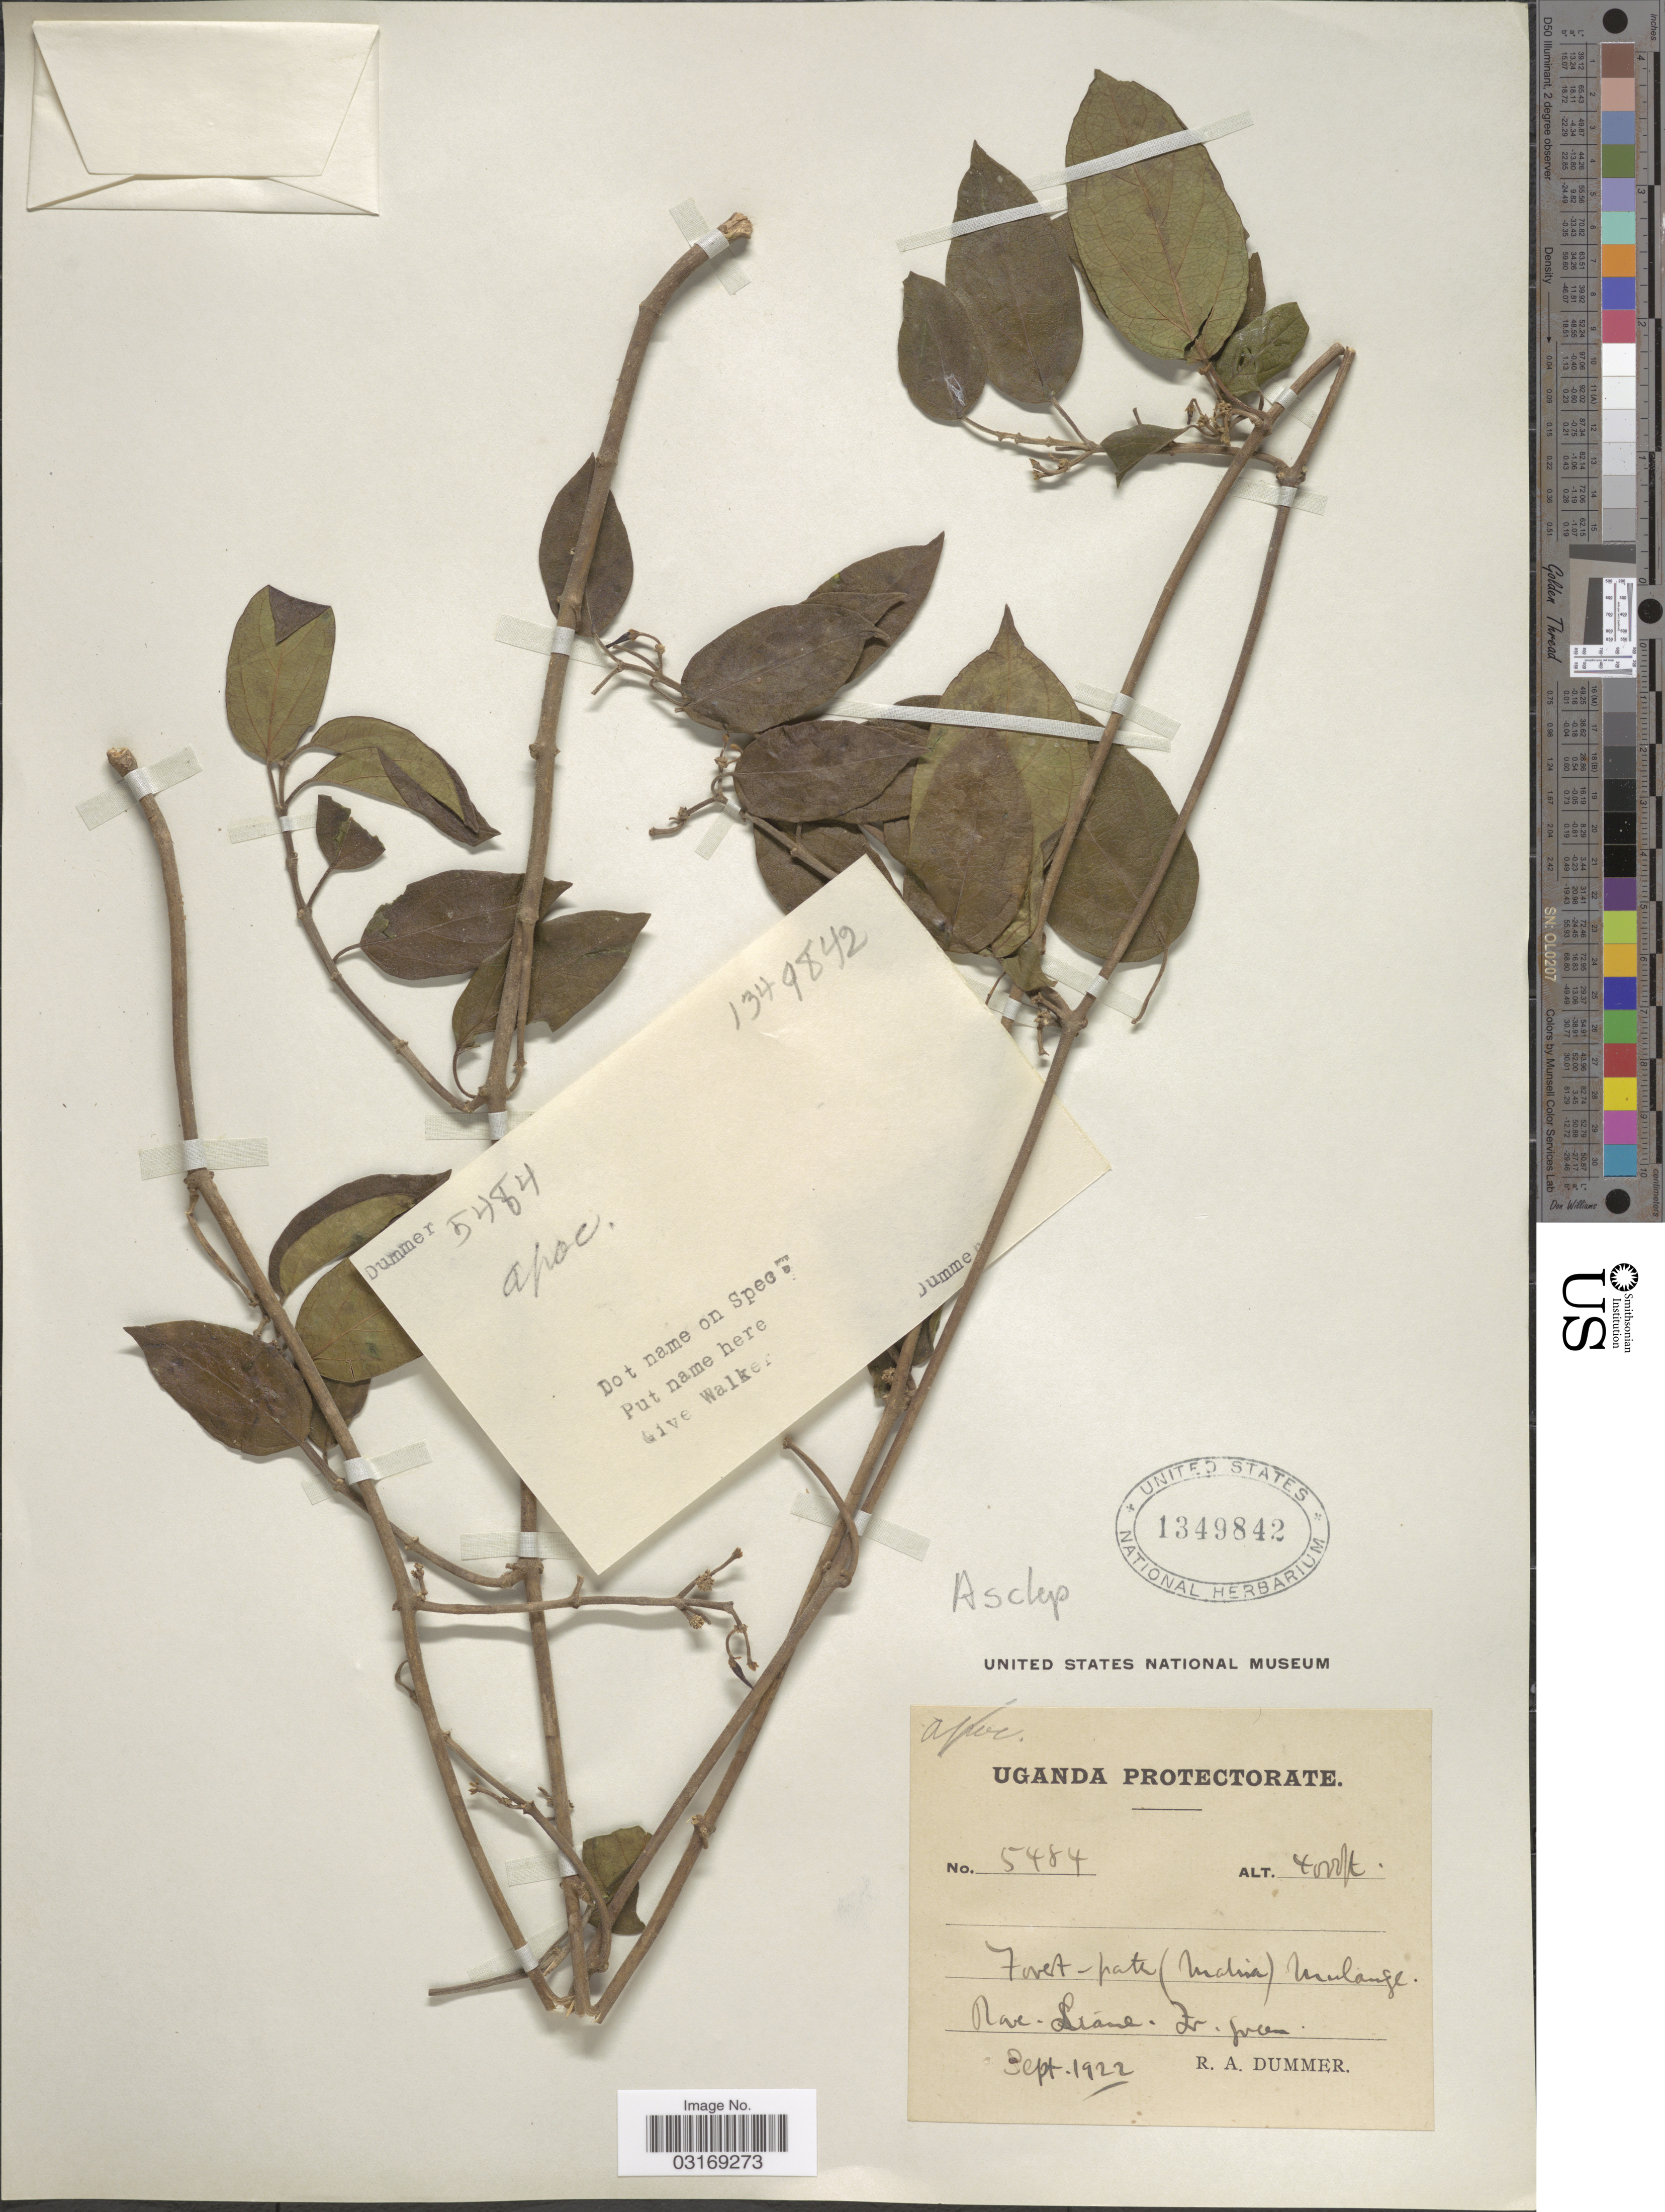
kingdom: Plantae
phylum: Tracheophyta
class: Magnoliopsida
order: Gentianales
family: Apocynaceae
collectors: R. Dümmer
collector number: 5484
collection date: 1922-09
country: Uganda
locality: Forest-path (Madia) Mulange.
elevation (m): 1219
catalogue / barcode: US 1349842